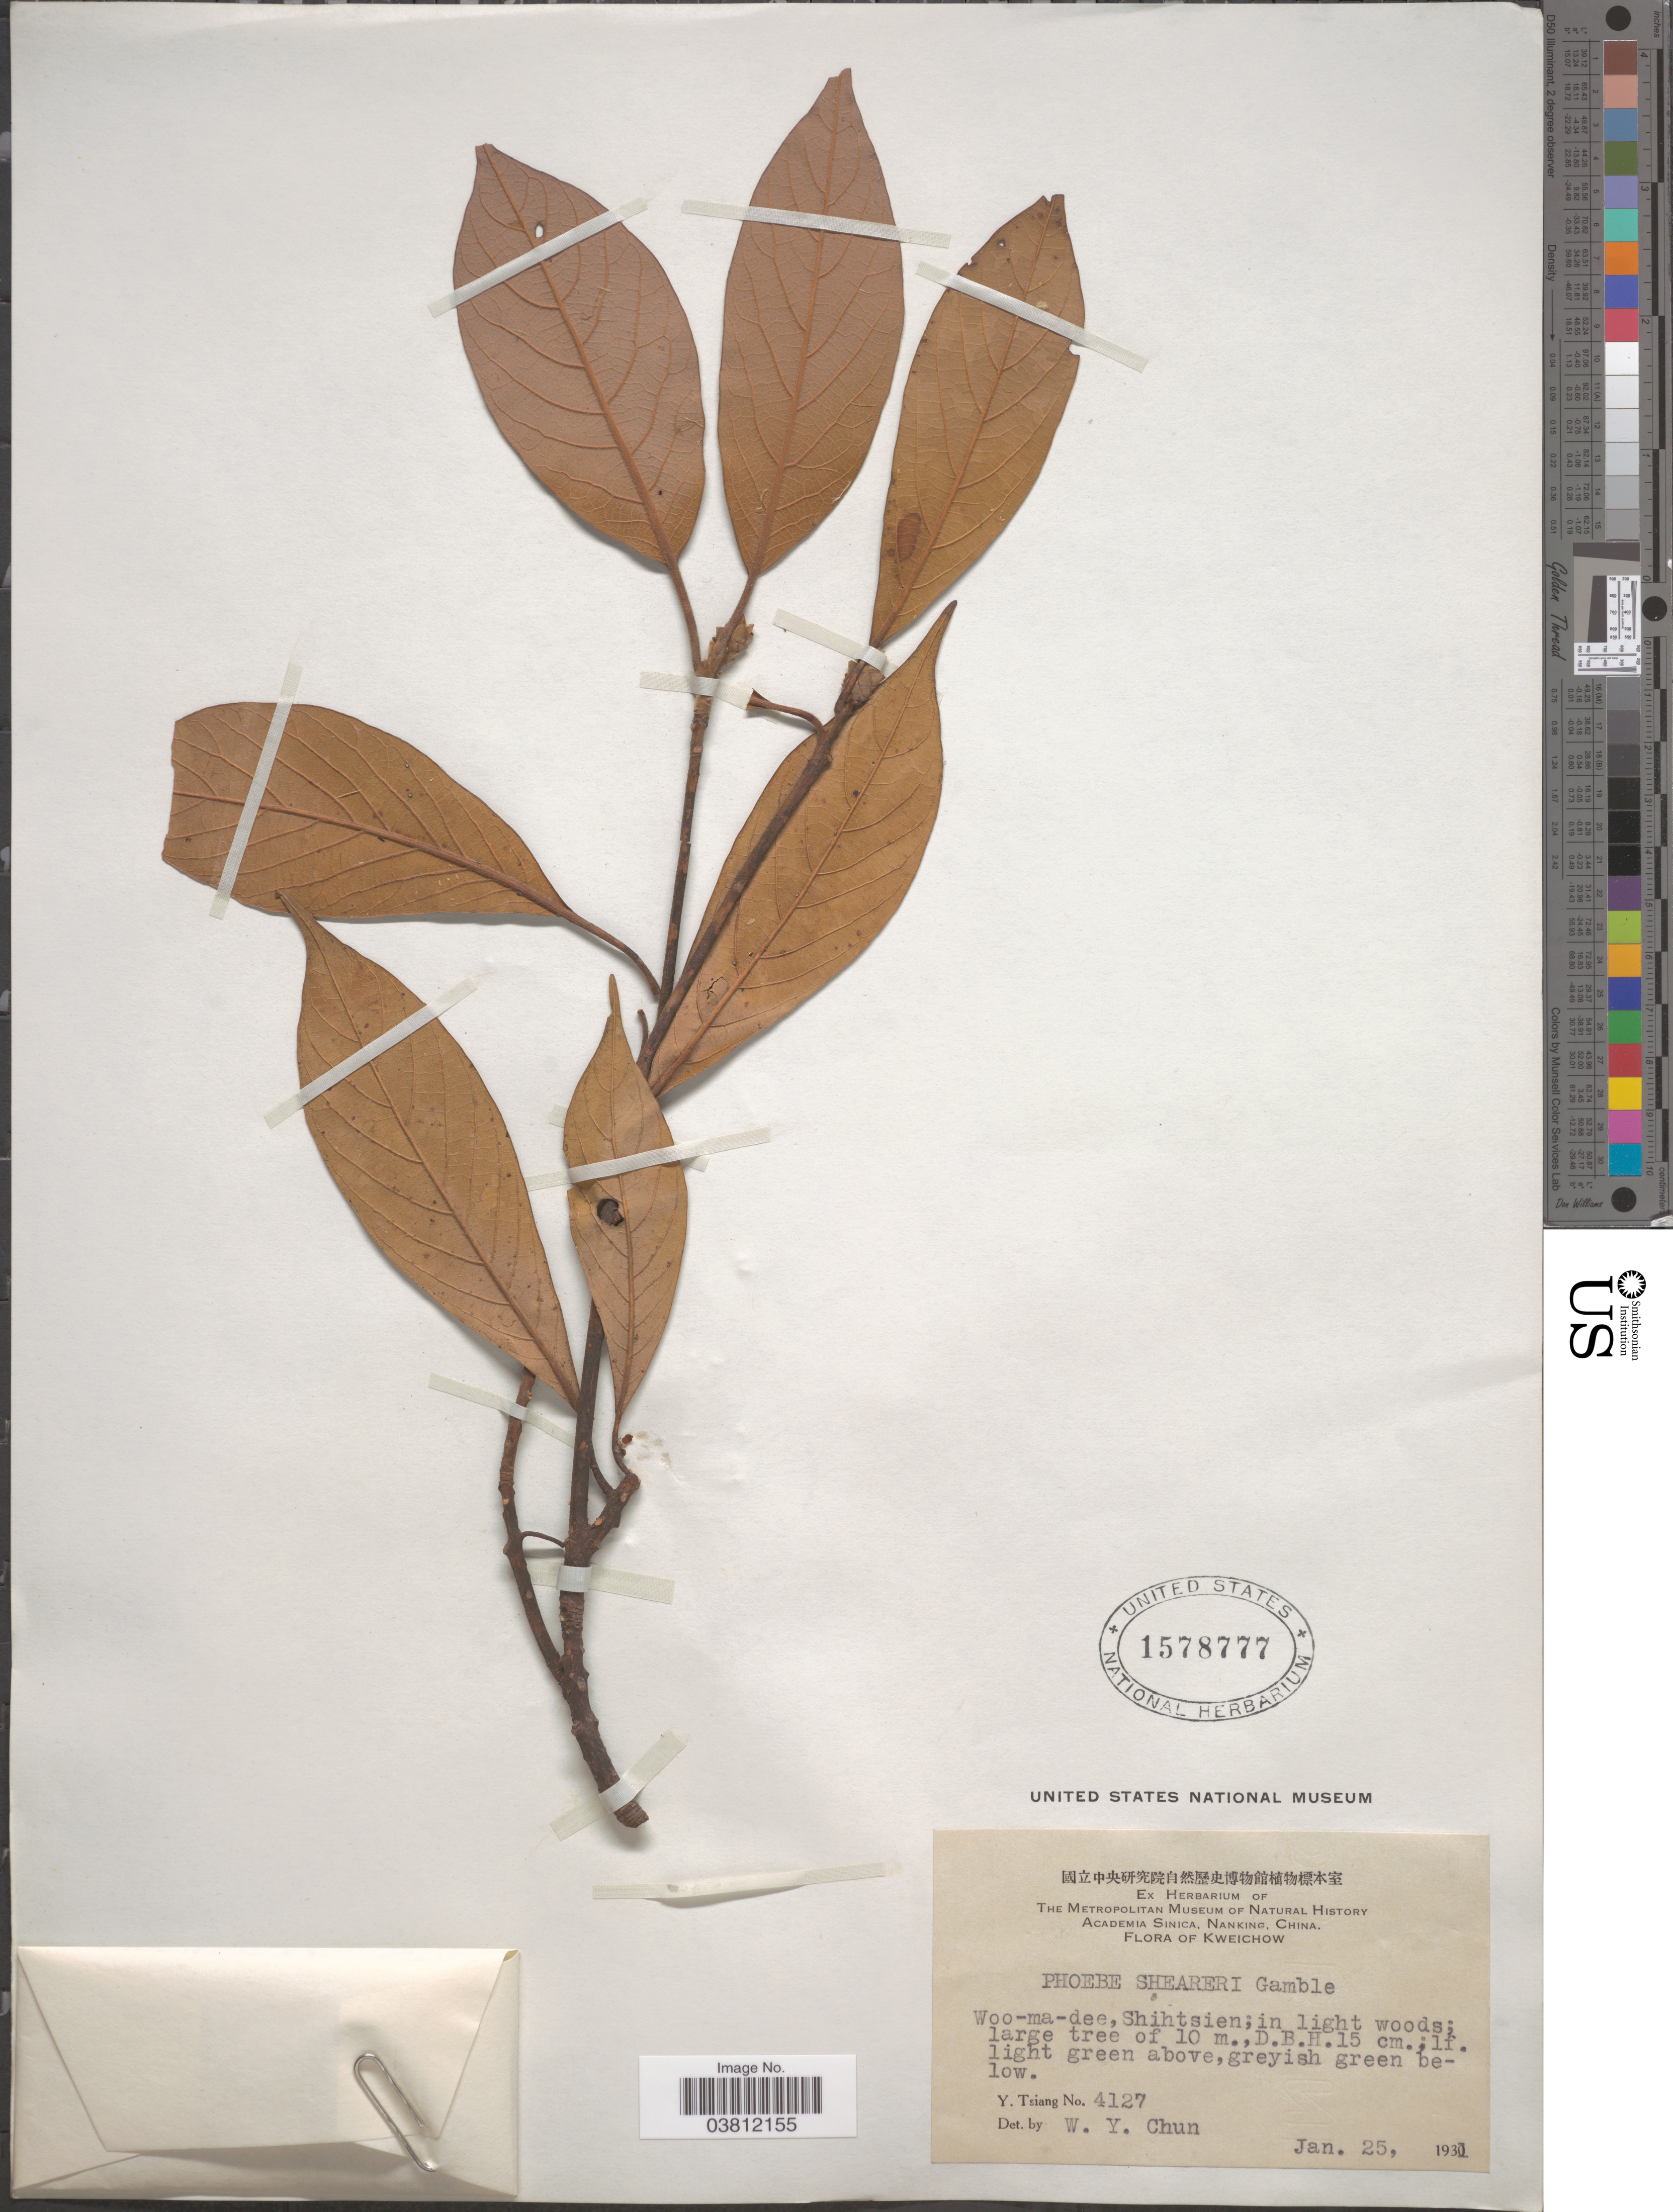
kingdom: Plantae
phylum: Tracheophyta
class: Magnoliopsida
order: Laurales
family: Lauraceae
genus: Phoebe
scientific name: Phoebe sheareri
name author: (Hemsl.) Gamble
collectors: Y. Tsiang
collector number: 4127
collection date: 1931-01-25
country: China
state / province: Guizhou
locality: Kweichow. Woo-ma-dee, Shihtsien.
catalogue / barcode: US 1578777